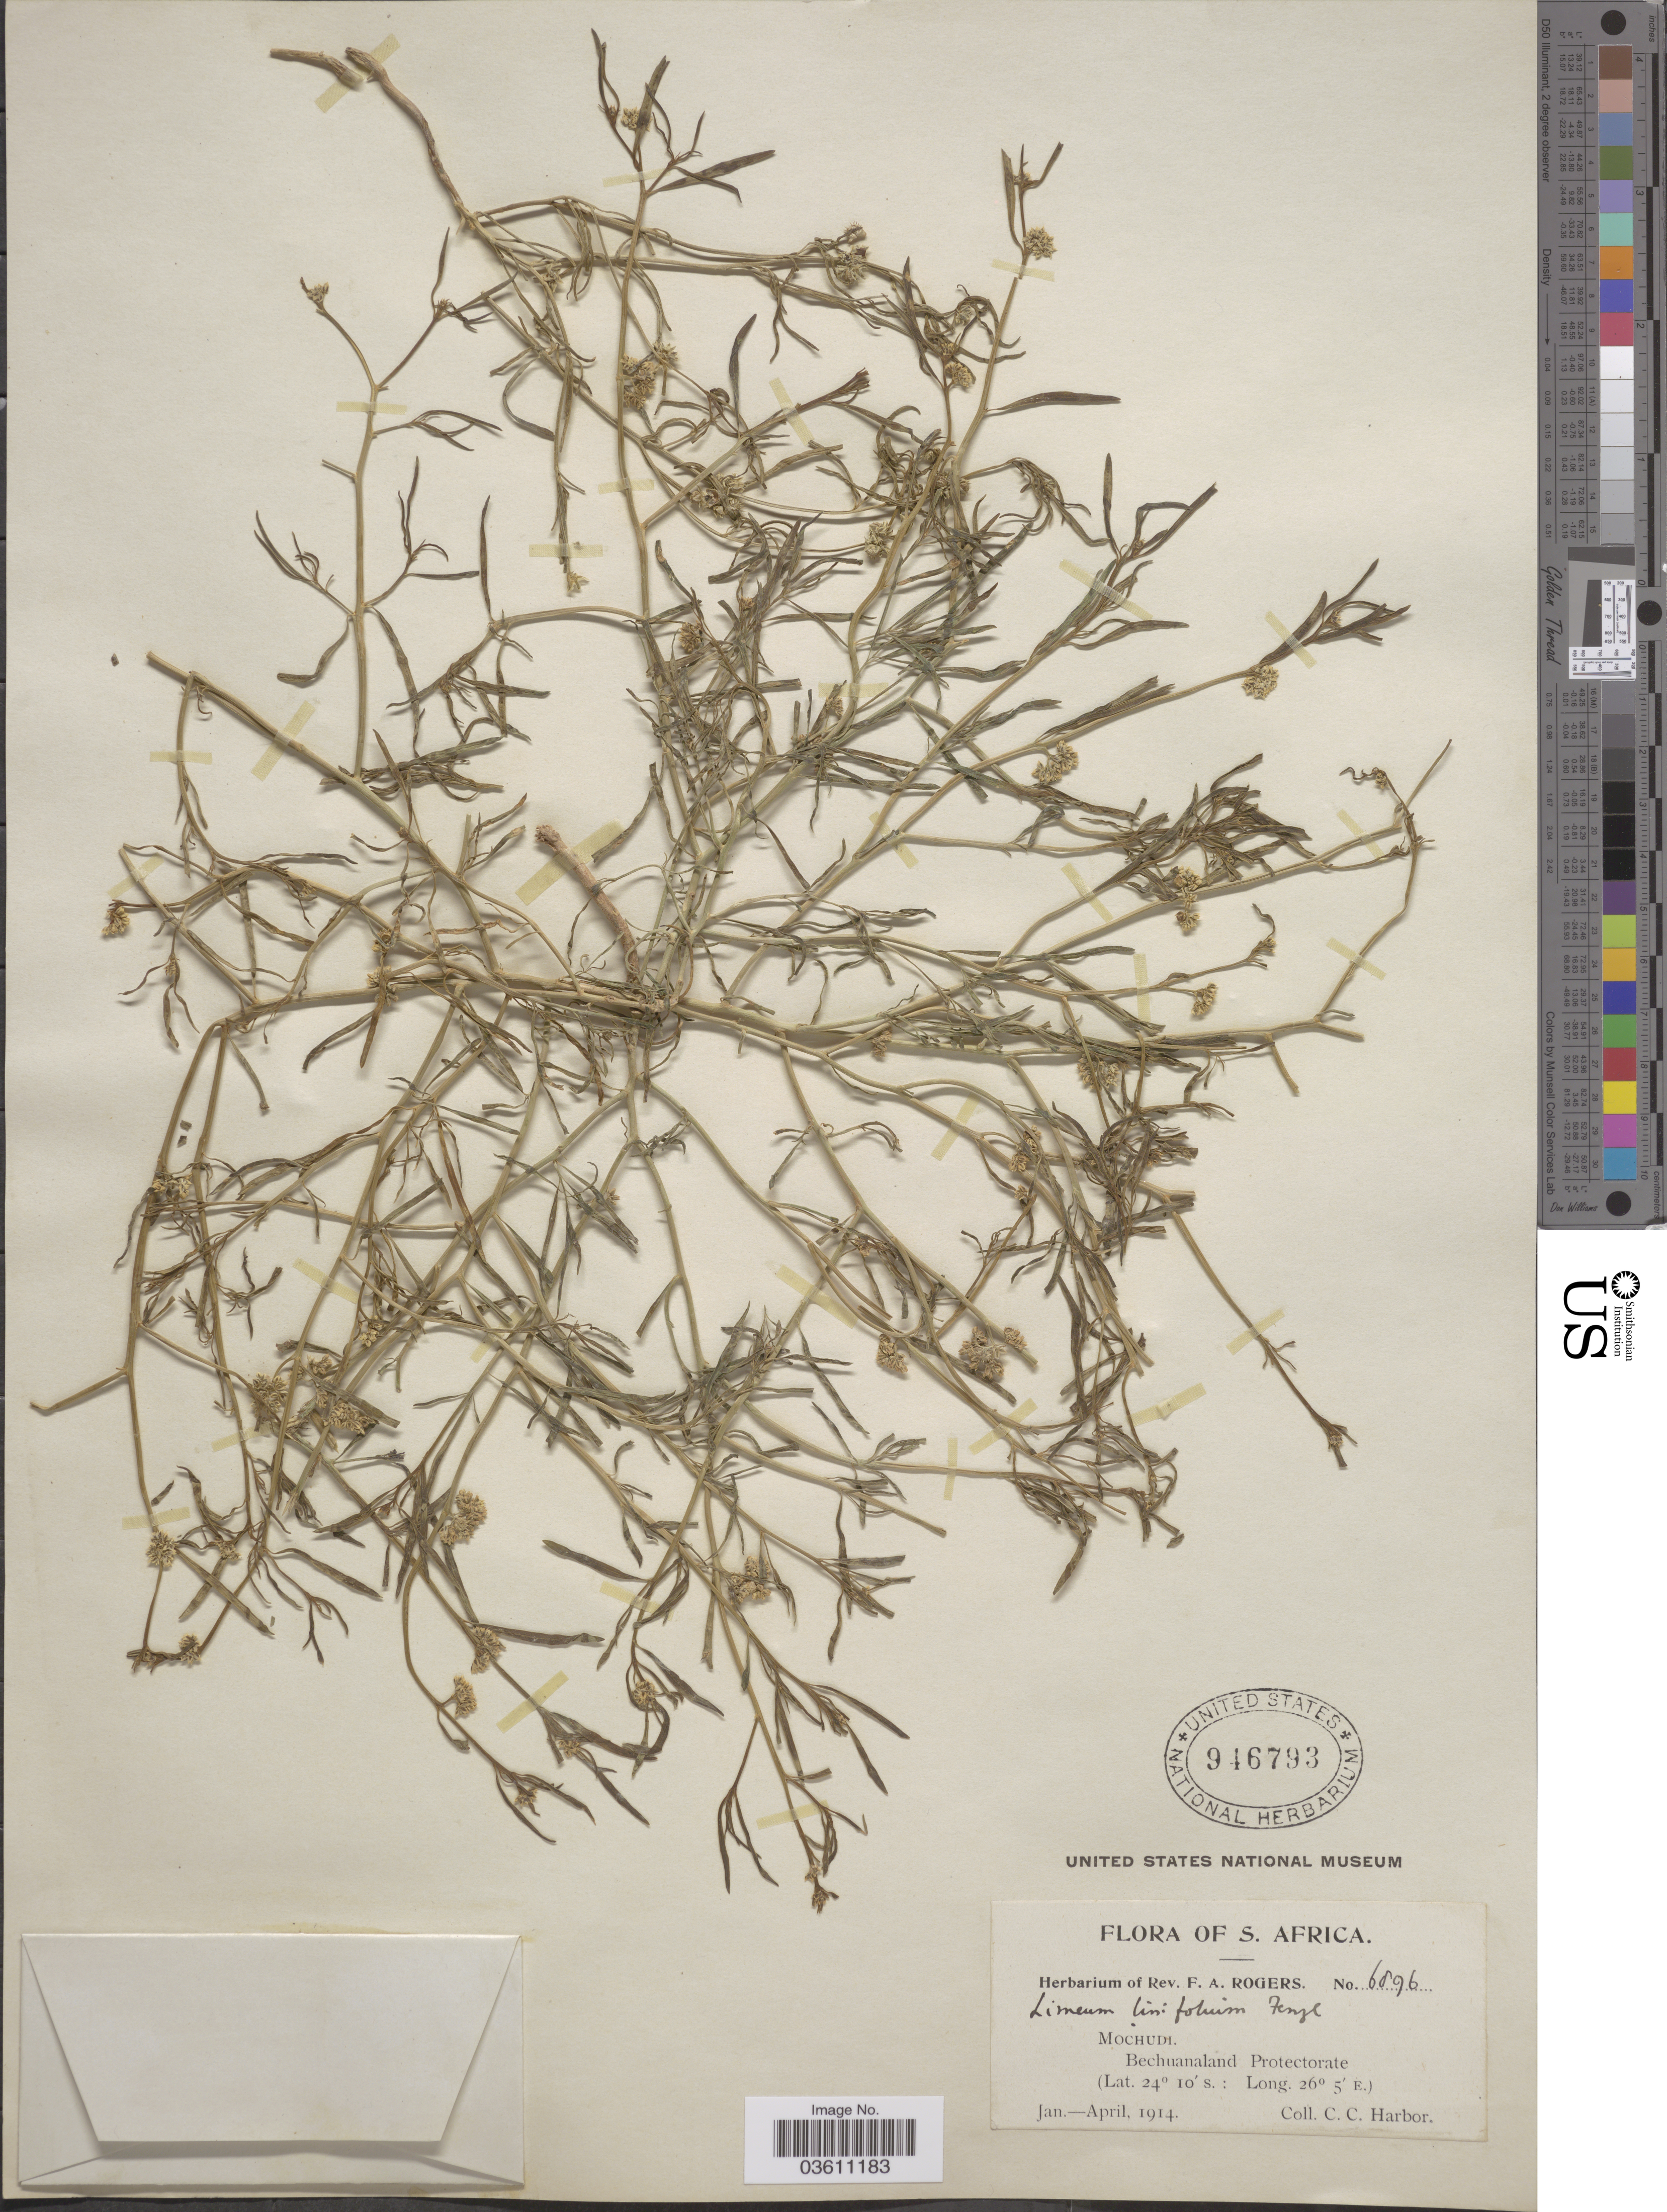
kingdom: Plantae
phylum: Tracheophyta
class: Magnoliopsida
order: Caryophyllales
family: Limeaceae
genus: Limeum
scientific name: Limeum linifolium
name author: Fenzl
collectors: C. Harbor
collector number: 6896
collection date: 1914-01/1914-04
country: Botswana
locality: S. Africa. Mochudi. Bechuanaland Protectorate.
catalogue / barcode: US 946793